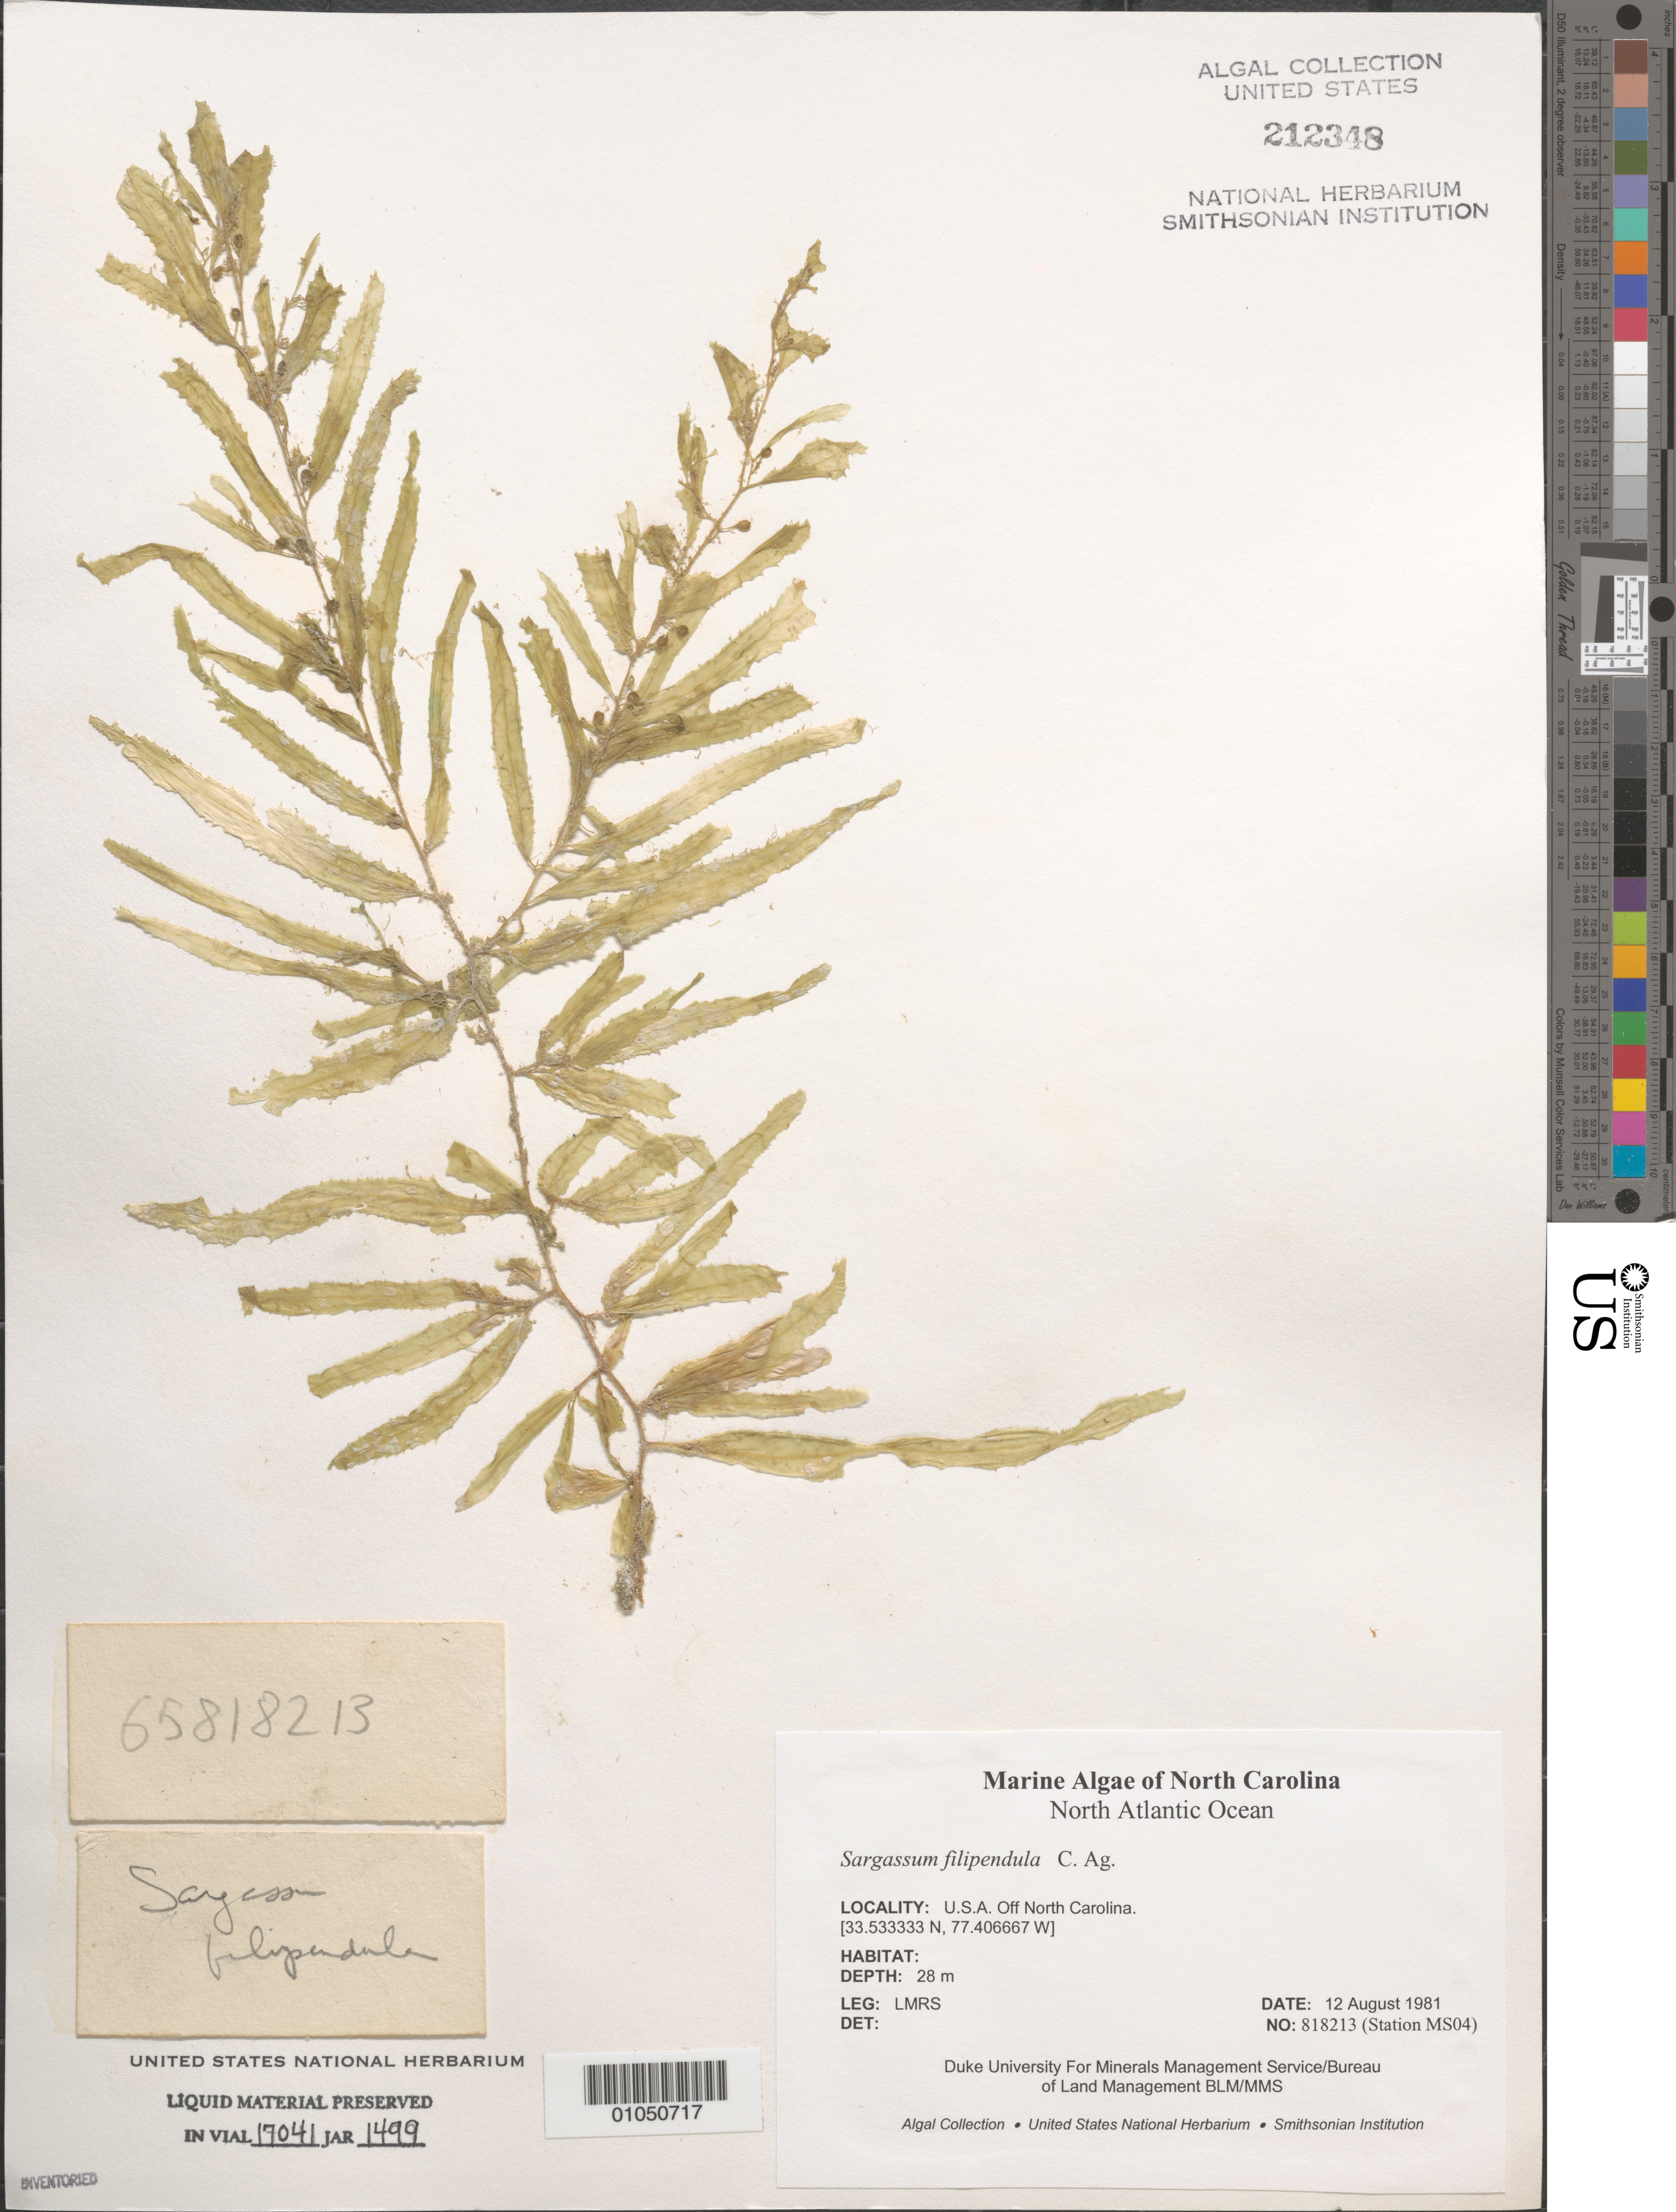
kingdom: Chromista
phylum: Ochrophyta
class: Phaeophyceae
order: Fucales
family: Sargassaceae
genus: Sargassum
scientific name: Sargassum filipendula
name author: C. Agardh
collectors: LMRS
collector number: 818213 Station MS04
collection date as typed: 12 Aug 1981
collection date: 1981-08-12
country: United States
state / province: North Carolina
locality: North Atlantic Ocean off North Carolina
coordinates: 33.533333 N, 77.406667 W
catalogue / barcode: US 212348